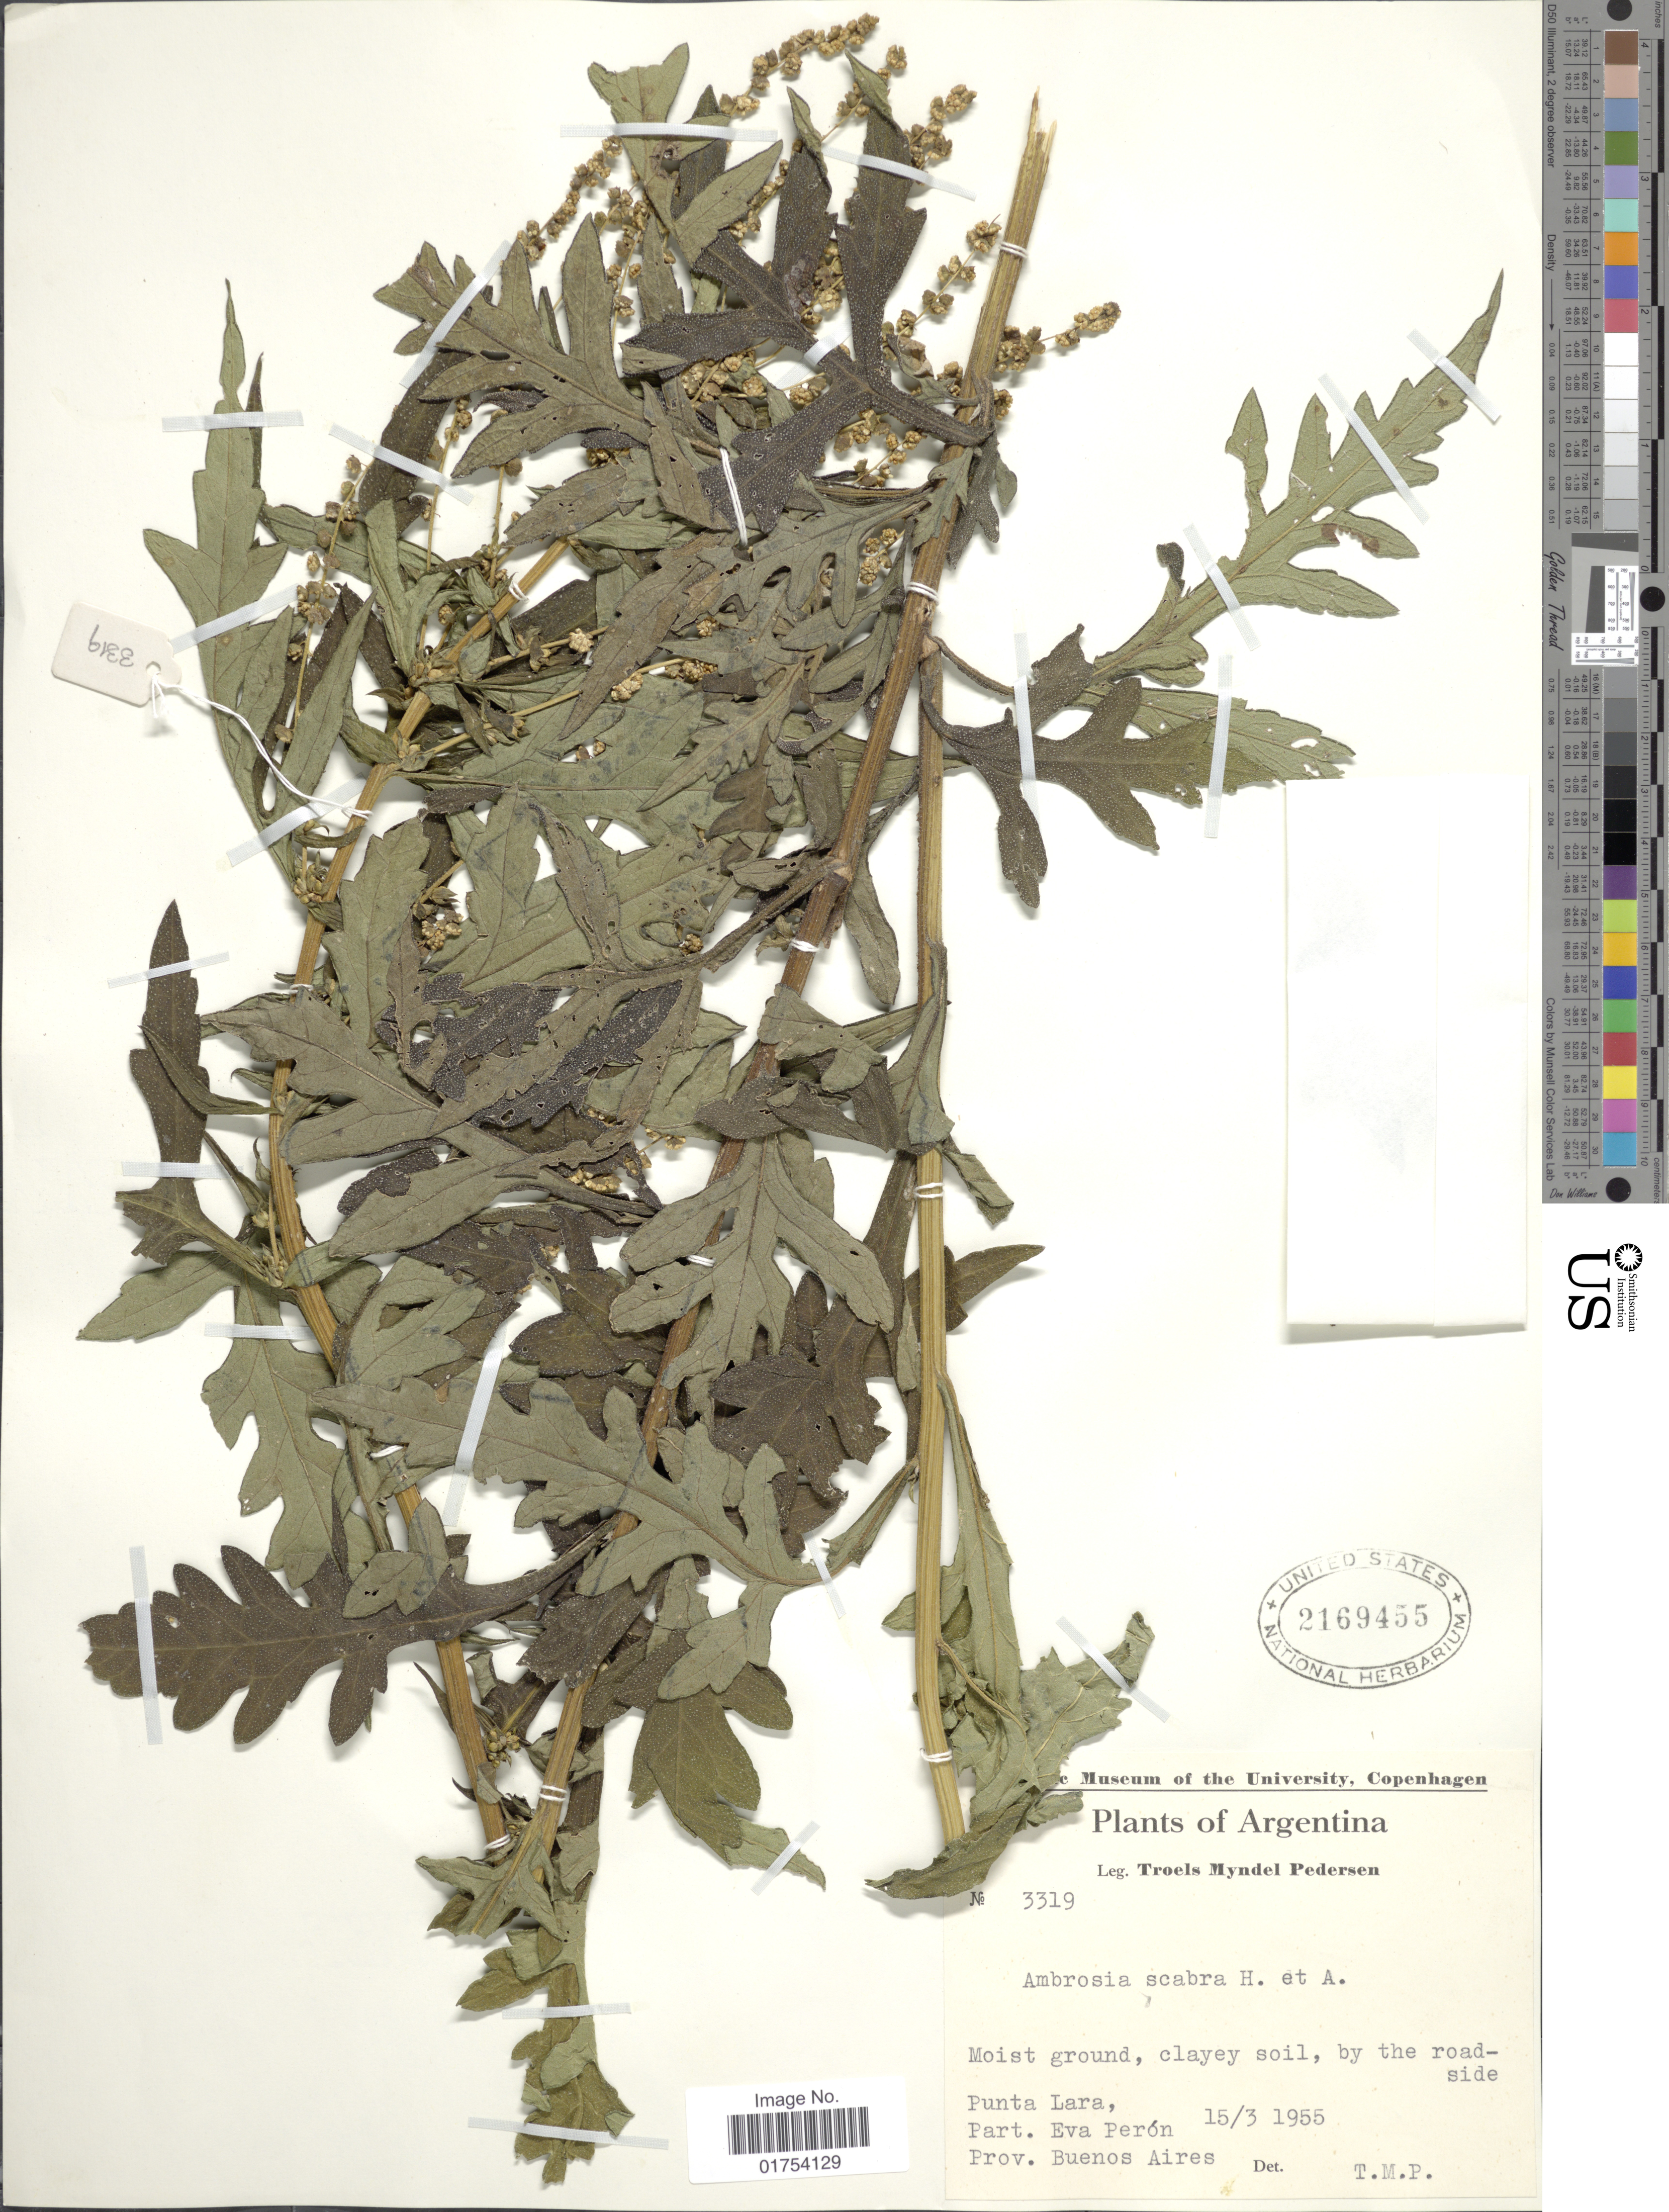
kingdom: Plantae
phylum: Tracheophyta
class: Magnoliopsida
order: Asterales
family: Asteraceae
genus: Ambrosia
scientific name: Ambrosia scabra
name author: Hook.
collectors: T. Pederson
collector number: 3319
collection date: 1995-03-15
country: Argentina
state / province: Buenos Aires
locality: Punta Lara, Part. Eva Peron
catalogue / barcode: US 2169455